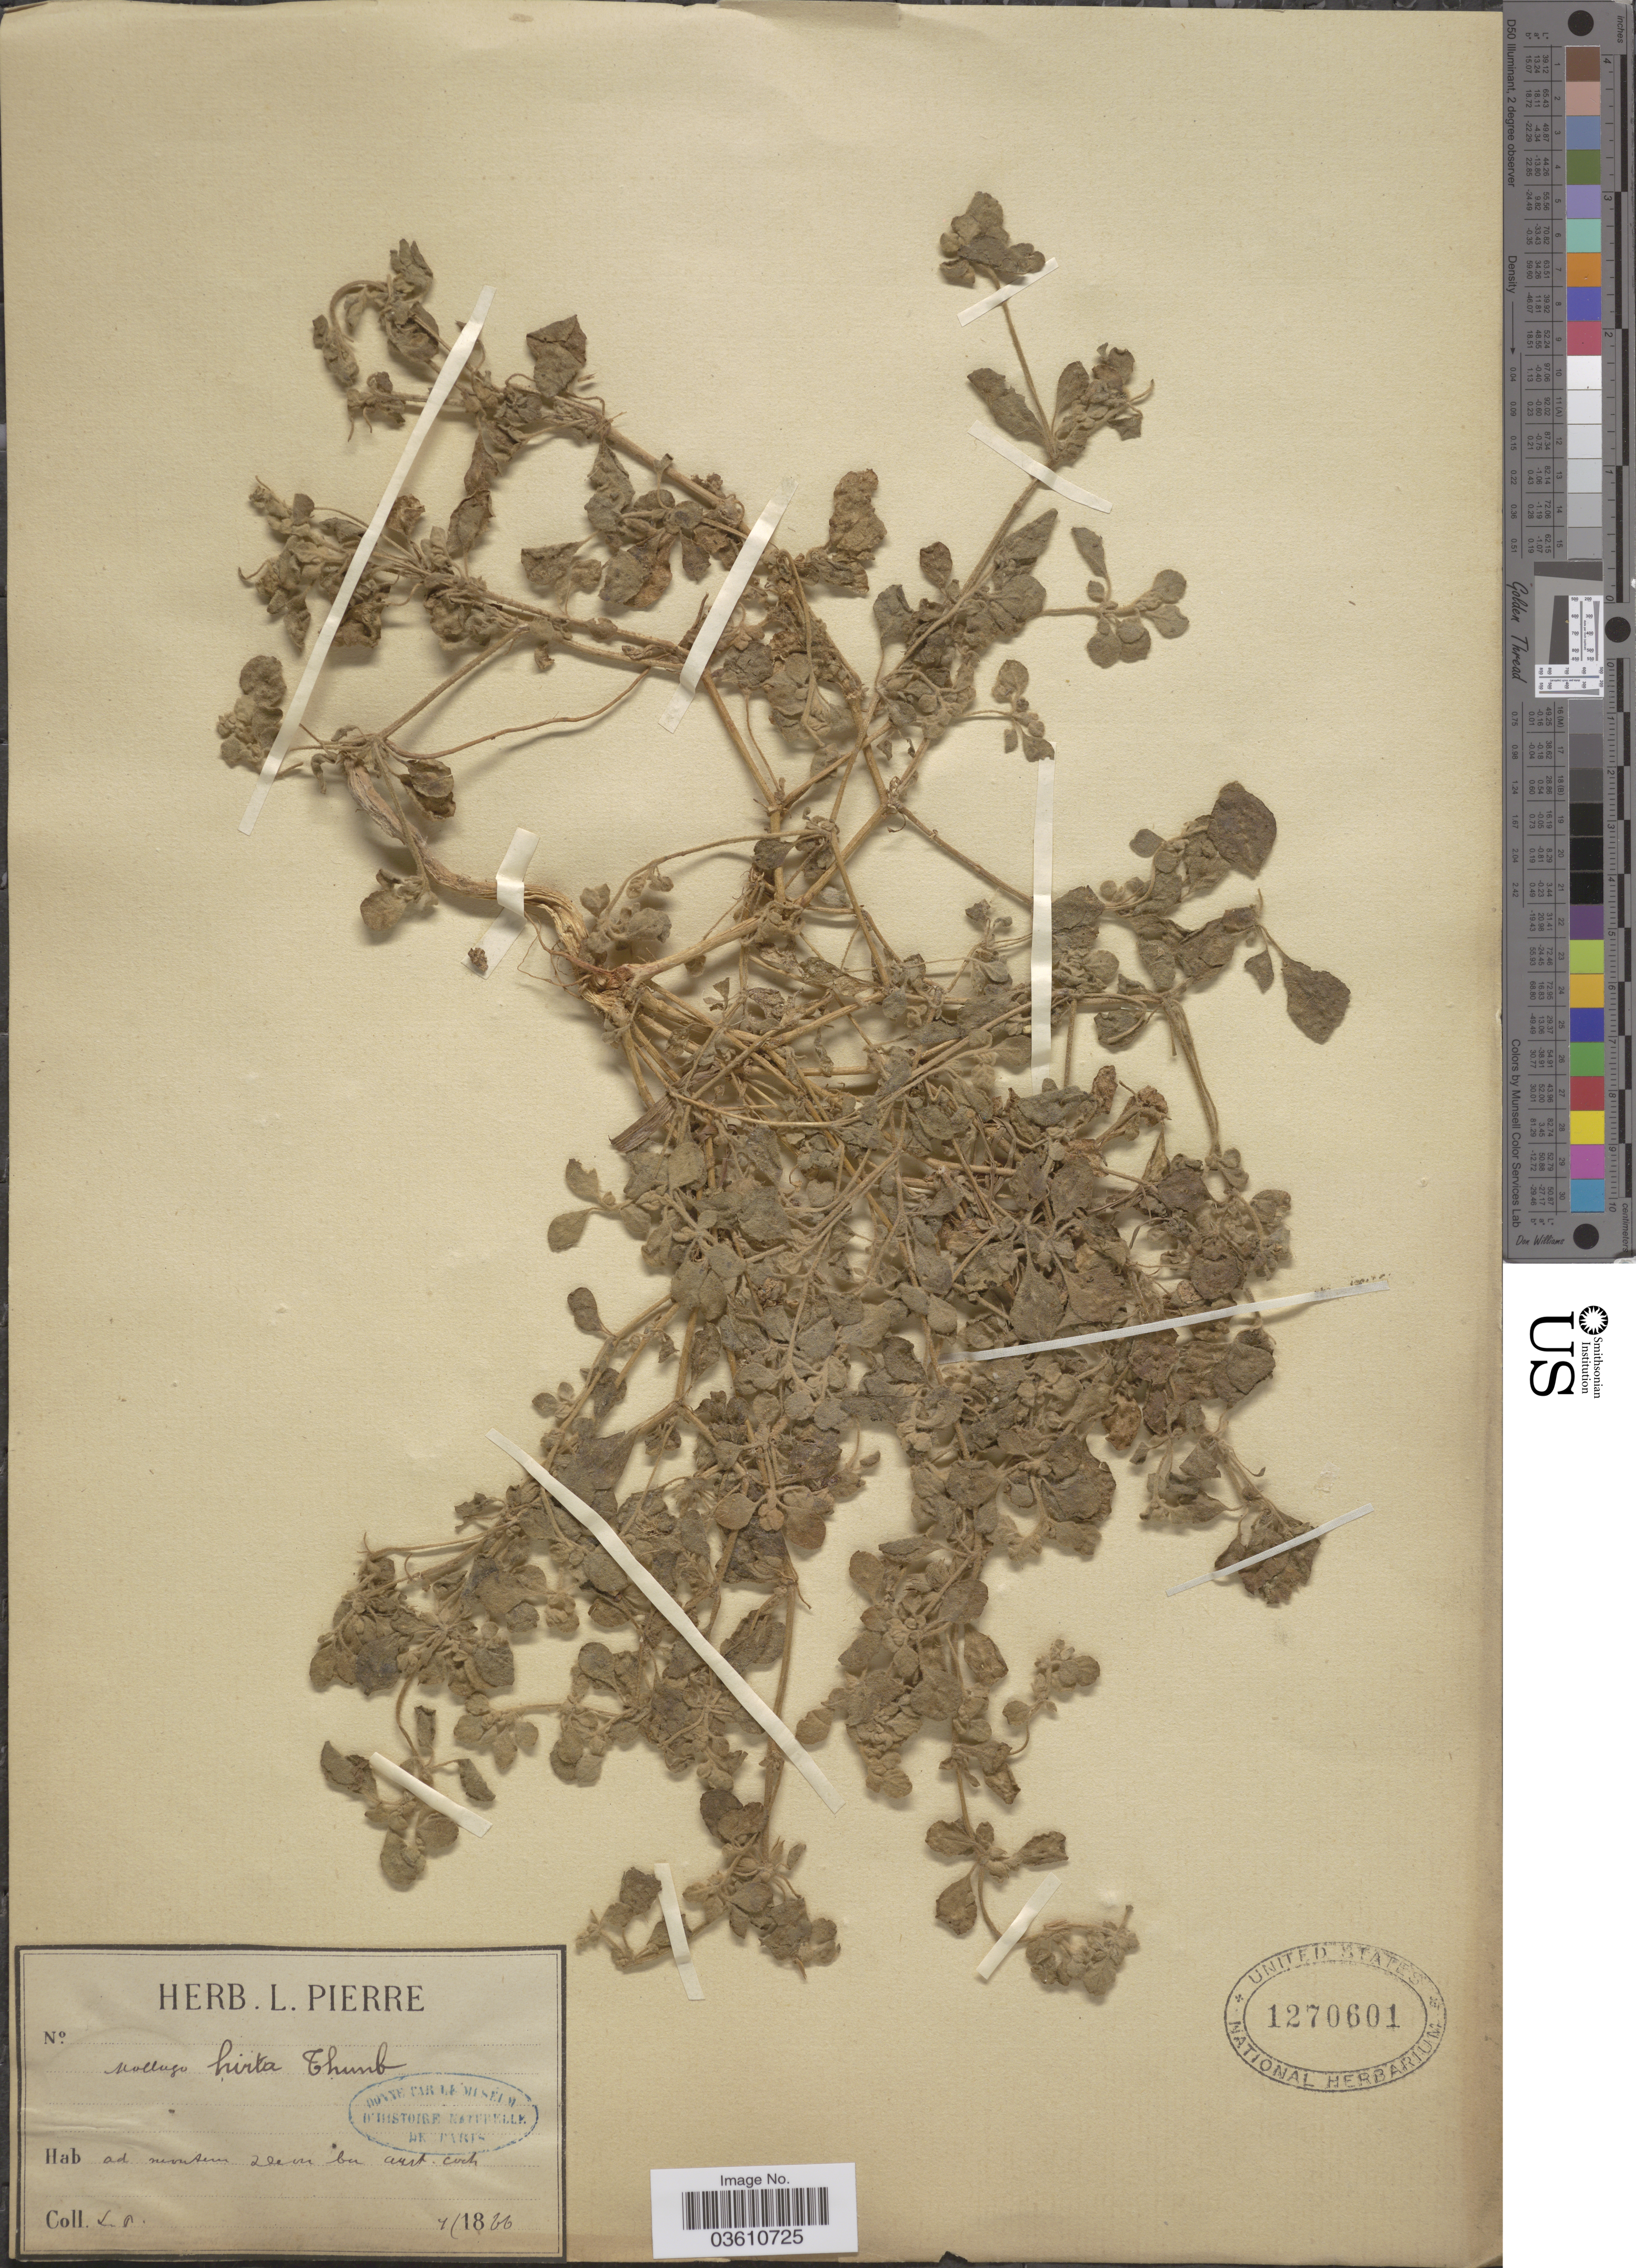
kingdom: Plantae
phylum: Tracheophyta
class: Magnoliopsida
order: Caryophyllales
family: Molluginaceae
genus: Glinus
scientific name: Glinus lotoides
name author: L.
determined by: Strong, Mark T., (BOT), Smithsonian Institution - National Museum of Natural History (UNITED STATES)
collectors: L. Pierre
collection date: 1866-07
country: Vietnam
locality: Ad montem Deon ba aust. coch. [Deon Ba mountain, south Cochinchina]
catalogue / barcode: US 1270601